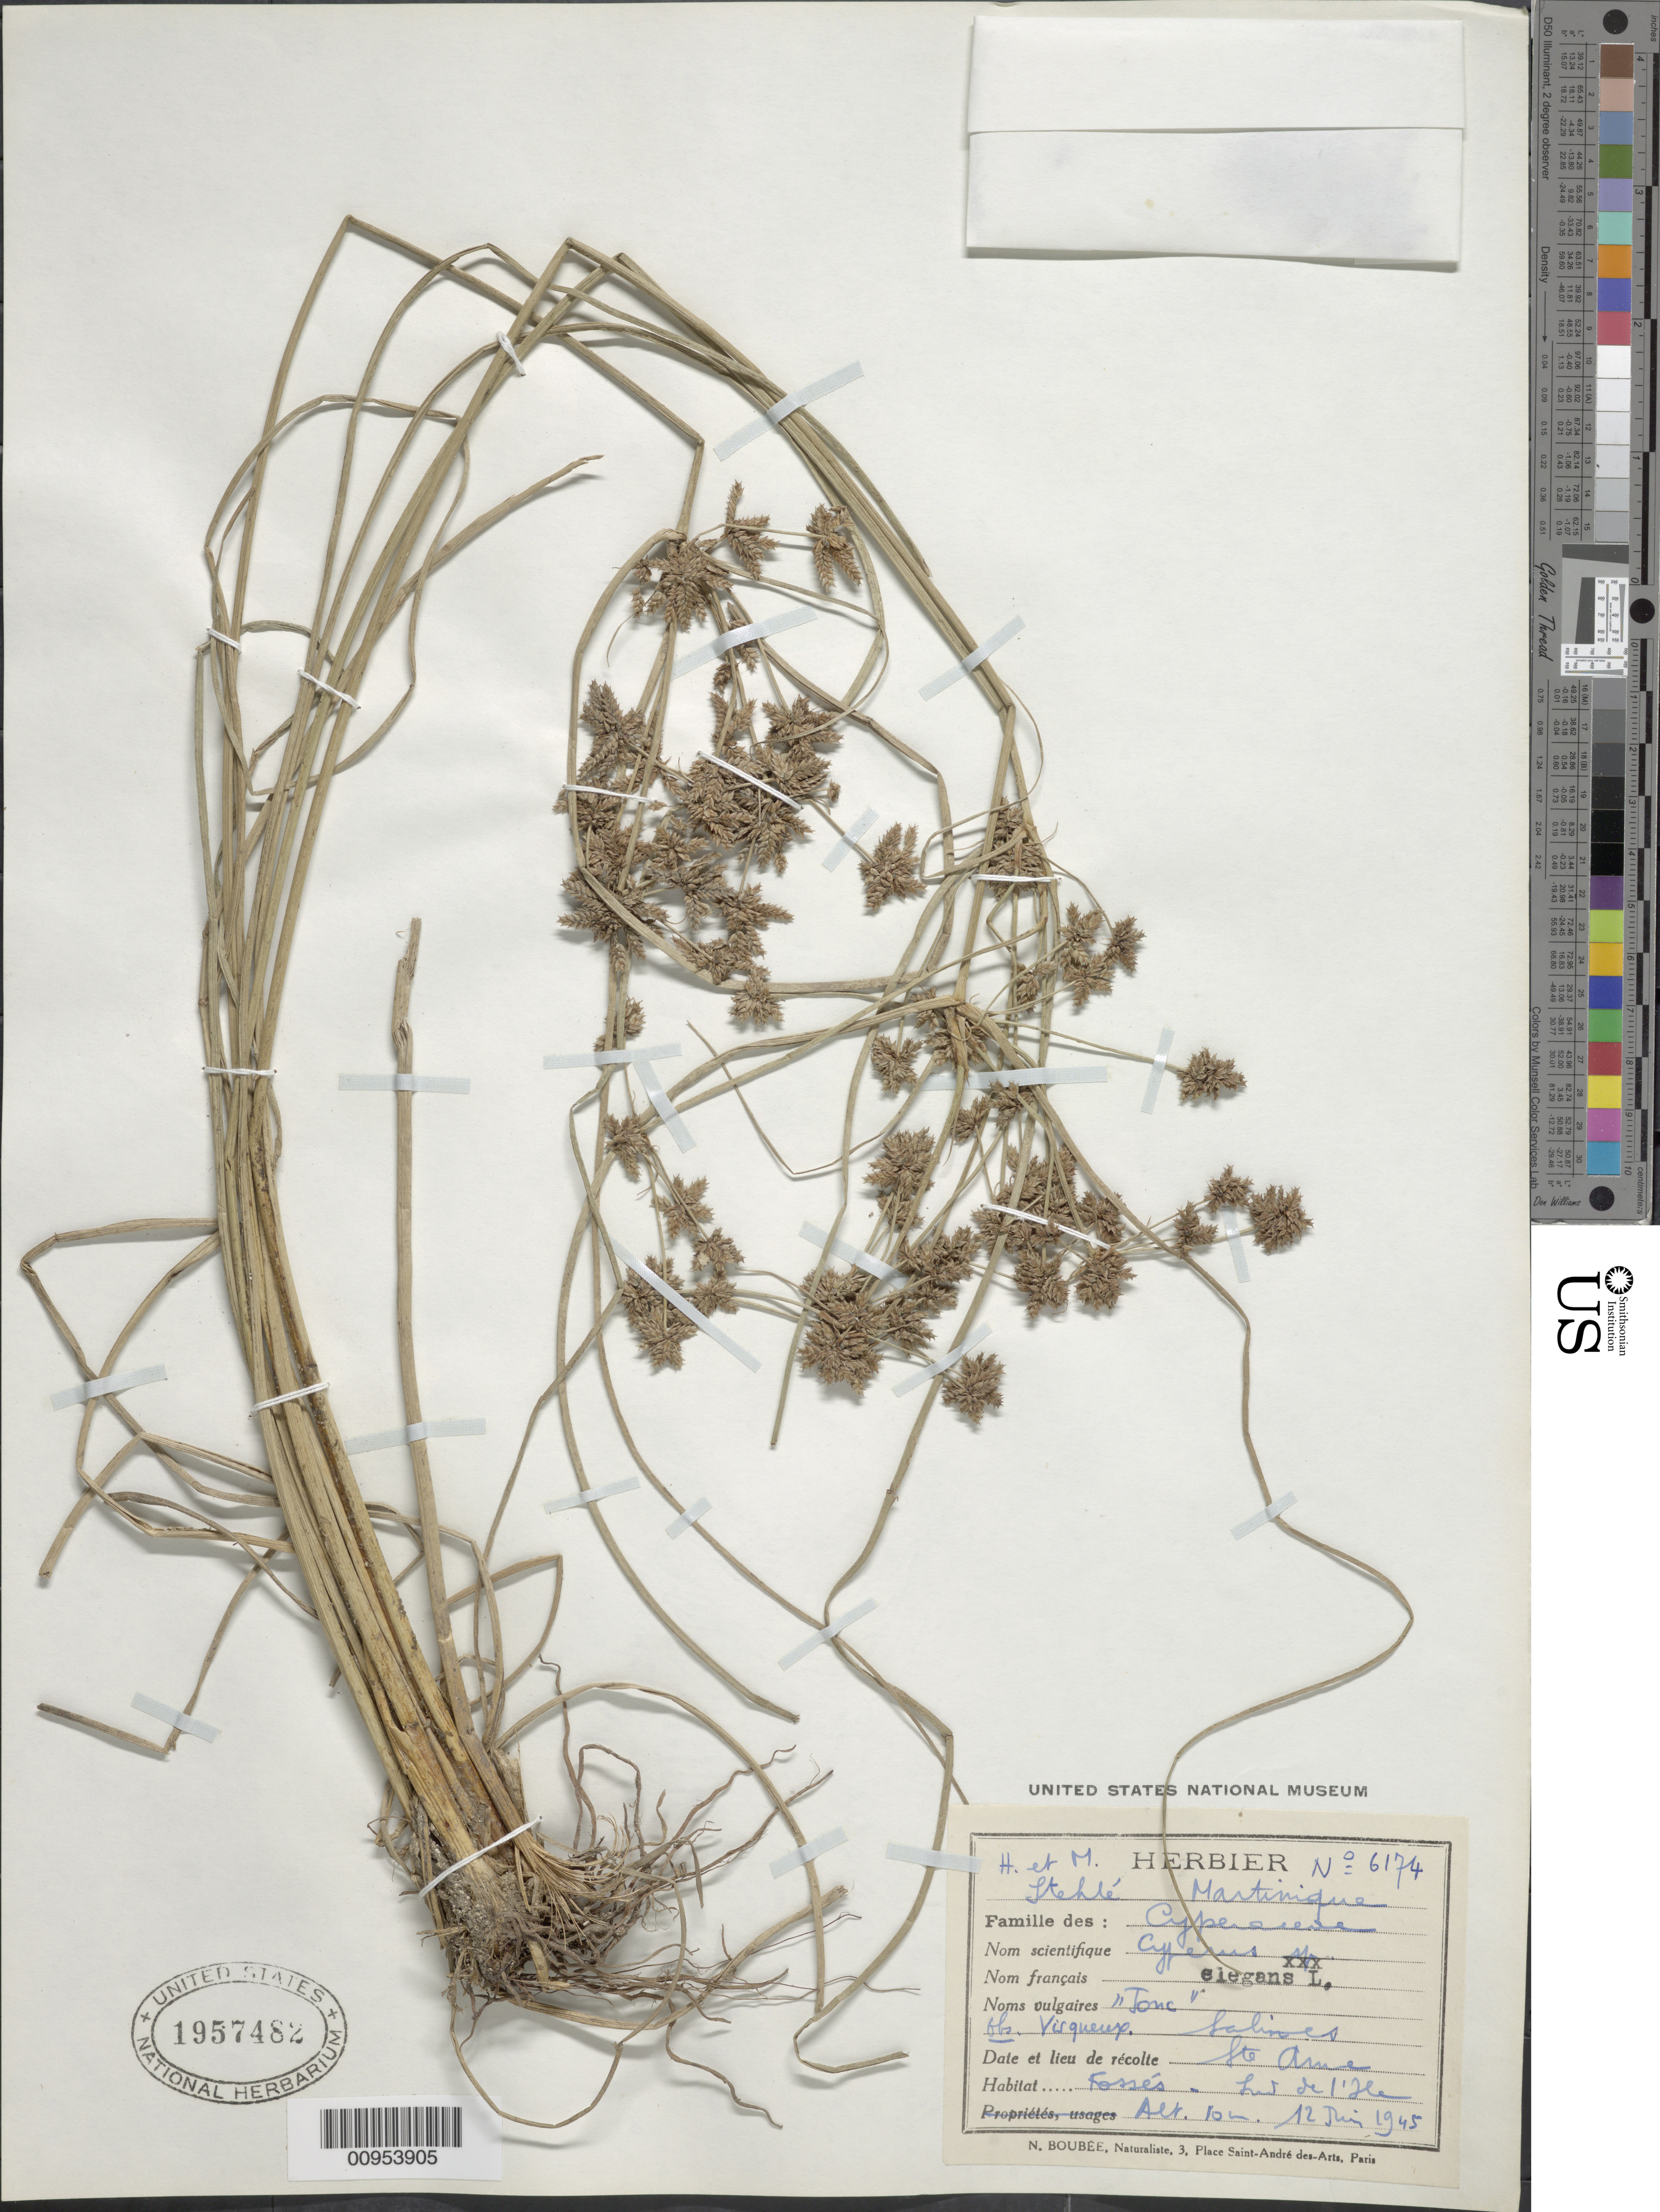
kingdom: Plantae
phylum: Tracheophyta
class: Liliopsida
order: Poales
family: Cyperaceae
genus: Cyperus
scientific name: Cyperus elegans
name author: L.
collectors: H. Stehlé & M. Stehlé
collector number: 6174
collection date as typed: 12 Jun 1945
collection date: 1945-06-12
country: Martinique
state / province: Le Marin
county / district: Sainte-Anne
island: Martinique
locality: Salines, bord de l'Ile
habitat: Fossés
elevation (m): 10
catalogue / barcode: US 1957482